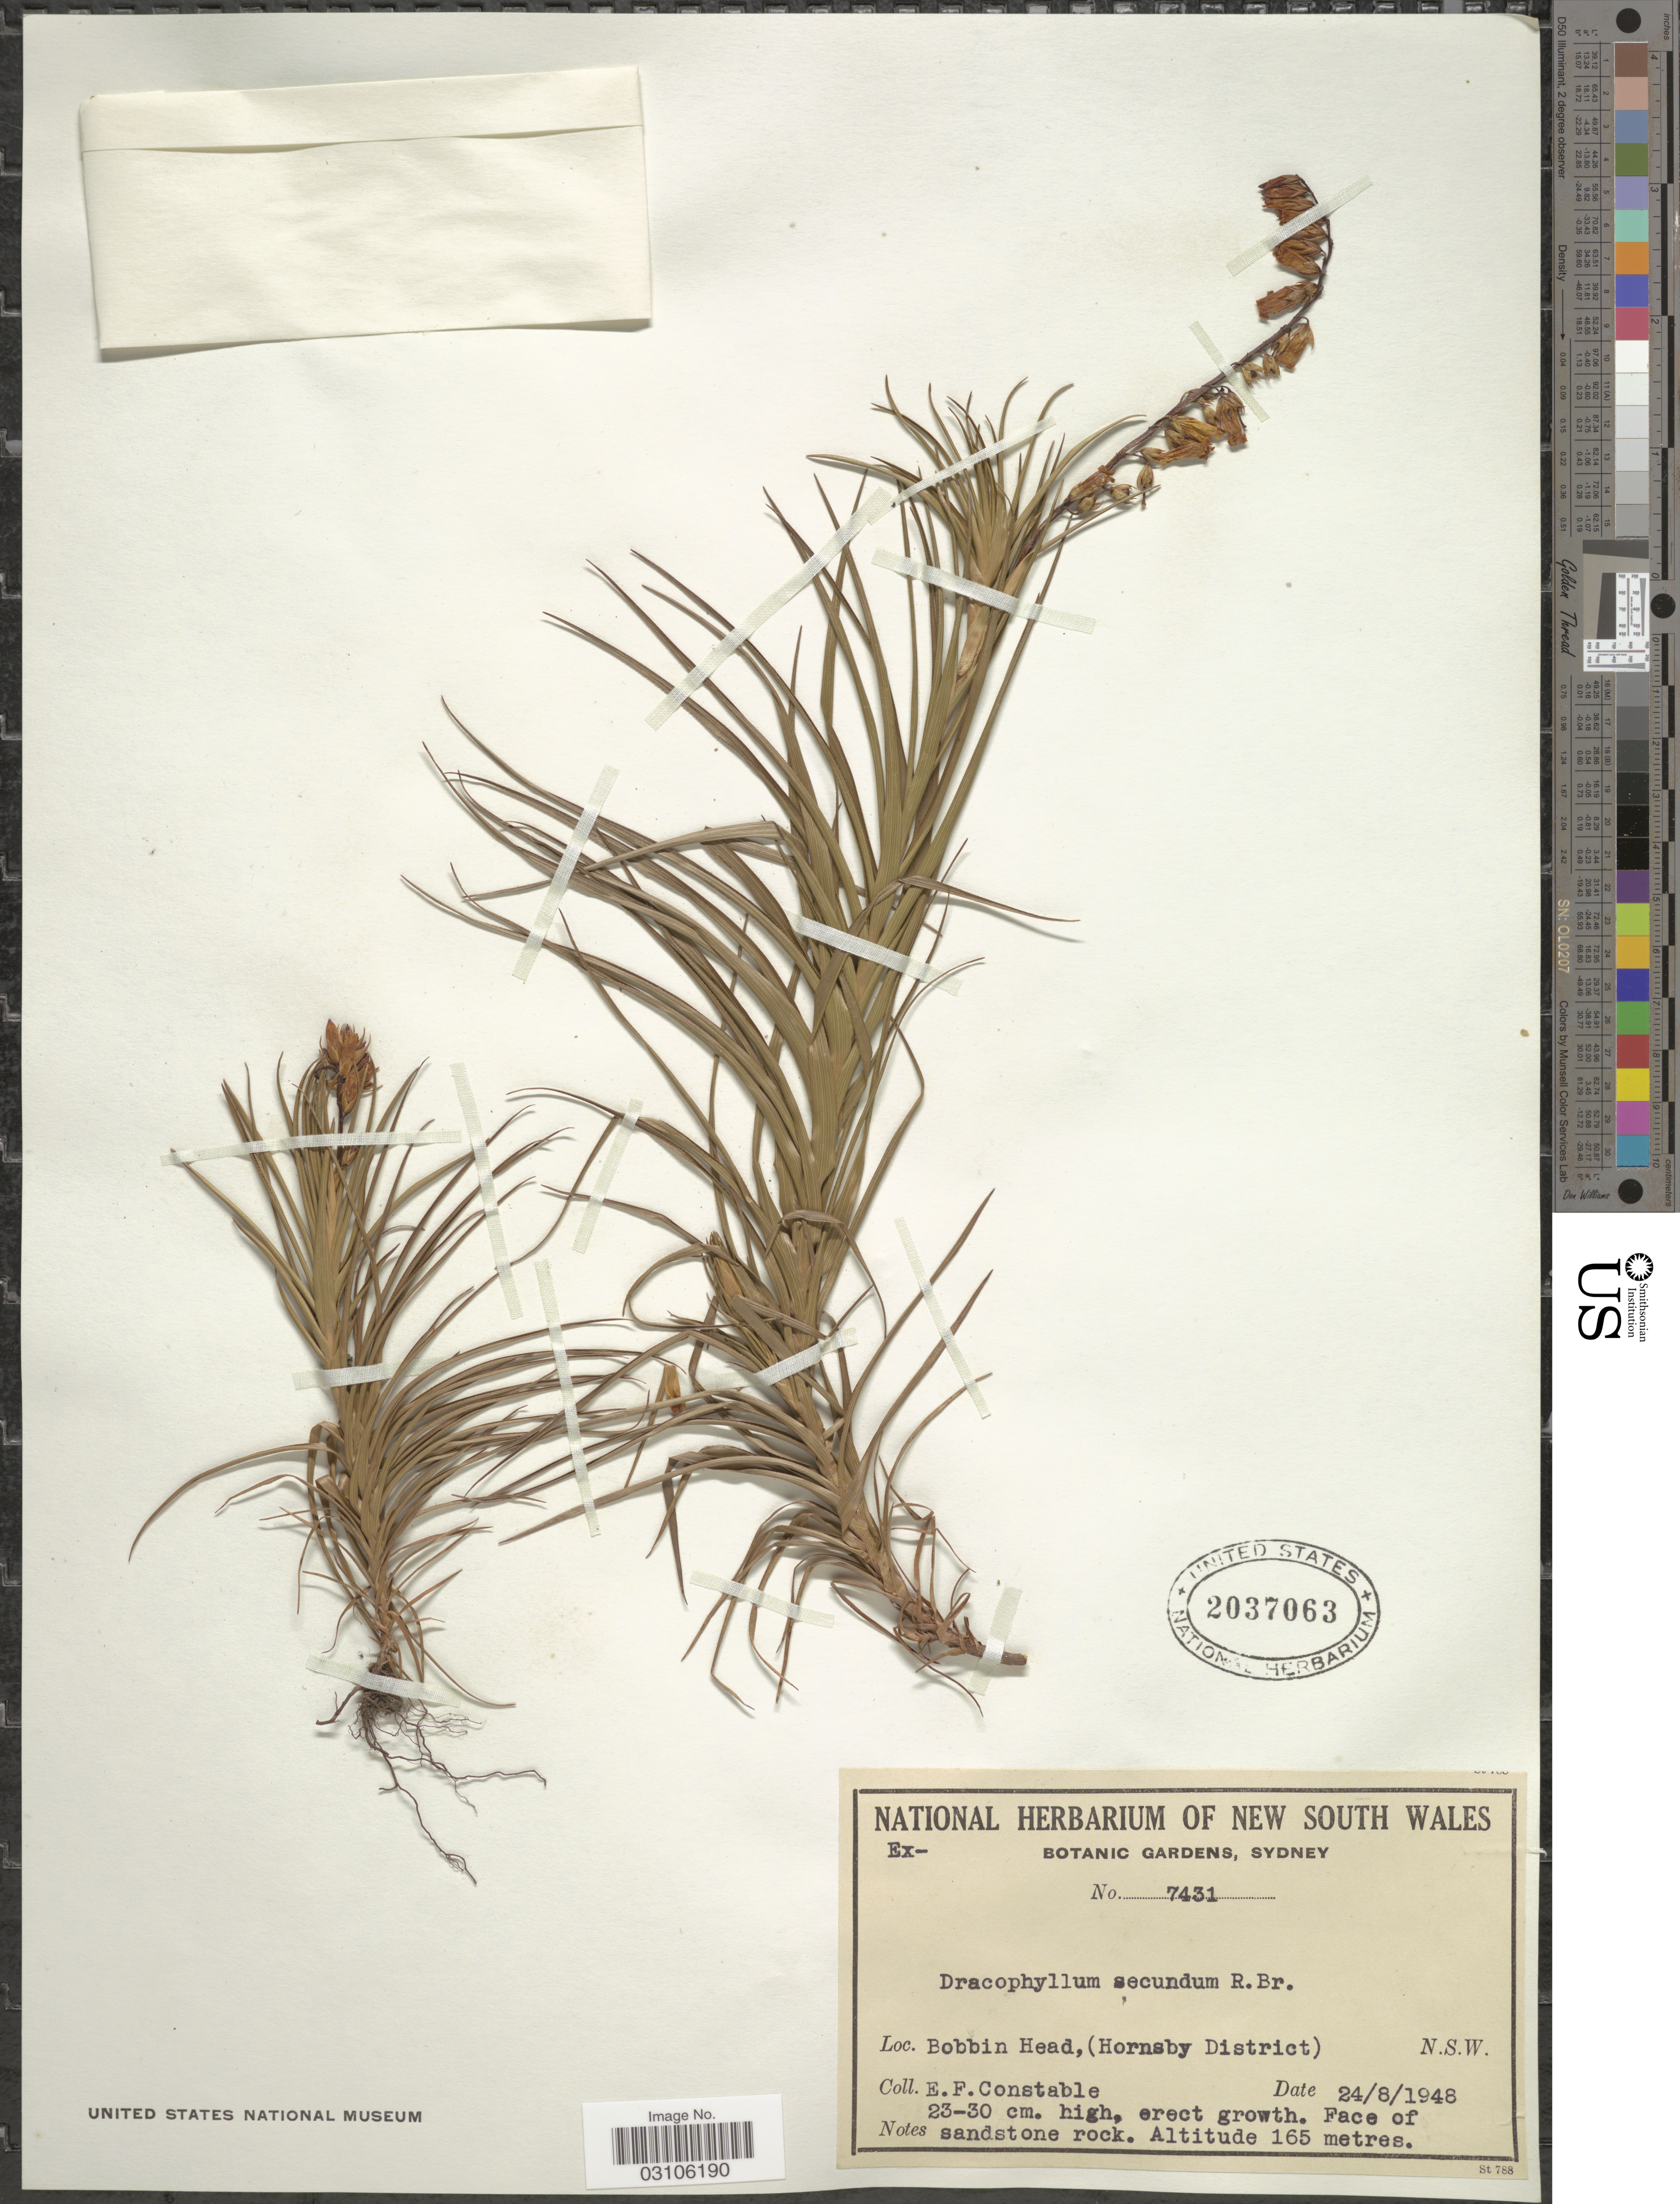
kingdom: Plantae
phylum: Tracheophyta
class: Magnoliopsida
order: Ericales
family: Ericaceae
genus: Dracophyllum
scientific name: Dracophyllum secundum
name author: R. Br.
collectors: E. F. Constable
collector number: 7431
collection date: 1948-08-24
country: Australia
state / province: New South Wales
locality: Bobbin Head, (Hornsby District) N.S.W.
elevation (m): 165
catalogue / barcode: US 2037063